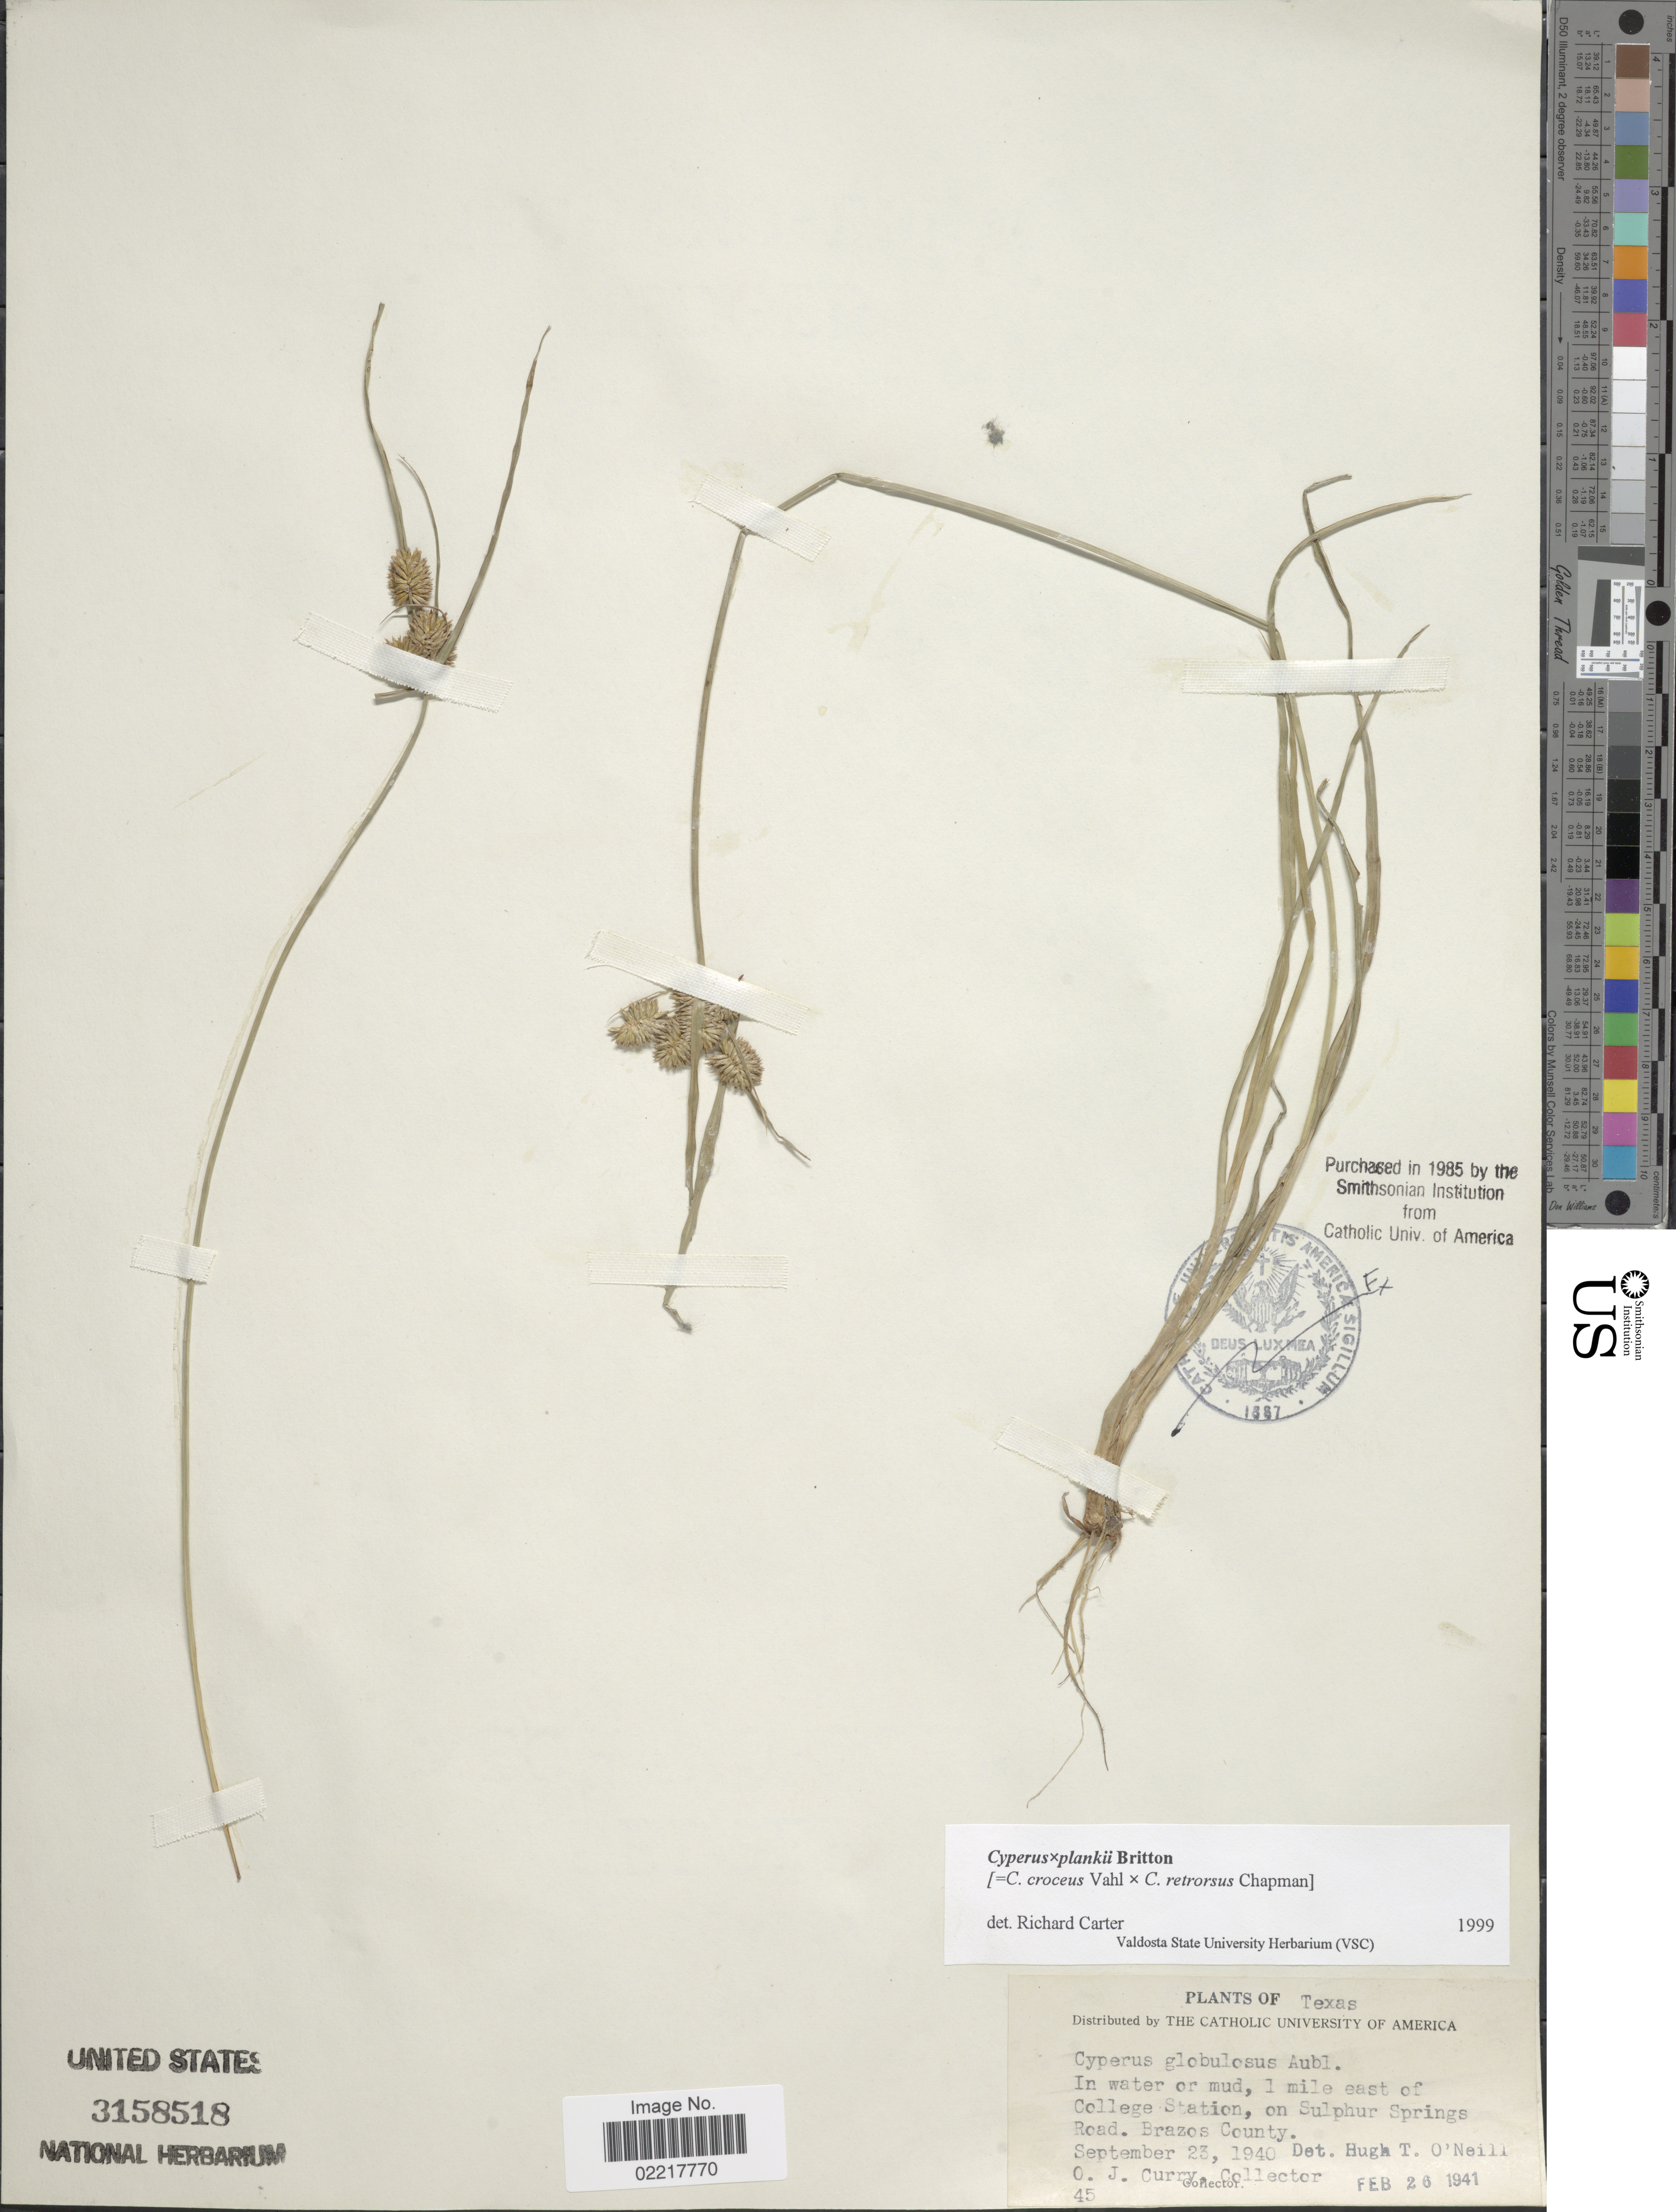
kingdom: Plantae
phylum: Tracheophyta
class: Liliopsida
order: Poales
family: Cyperaceae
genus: Cyperus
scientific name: Cyperus x plankii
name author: Britton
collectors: O. Curry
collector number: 45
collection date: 1940-09-23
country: United States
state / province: Texas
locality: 1 mile east of College Station, on Sulphur Springs Road, Brazos County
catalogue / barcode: US 3158518